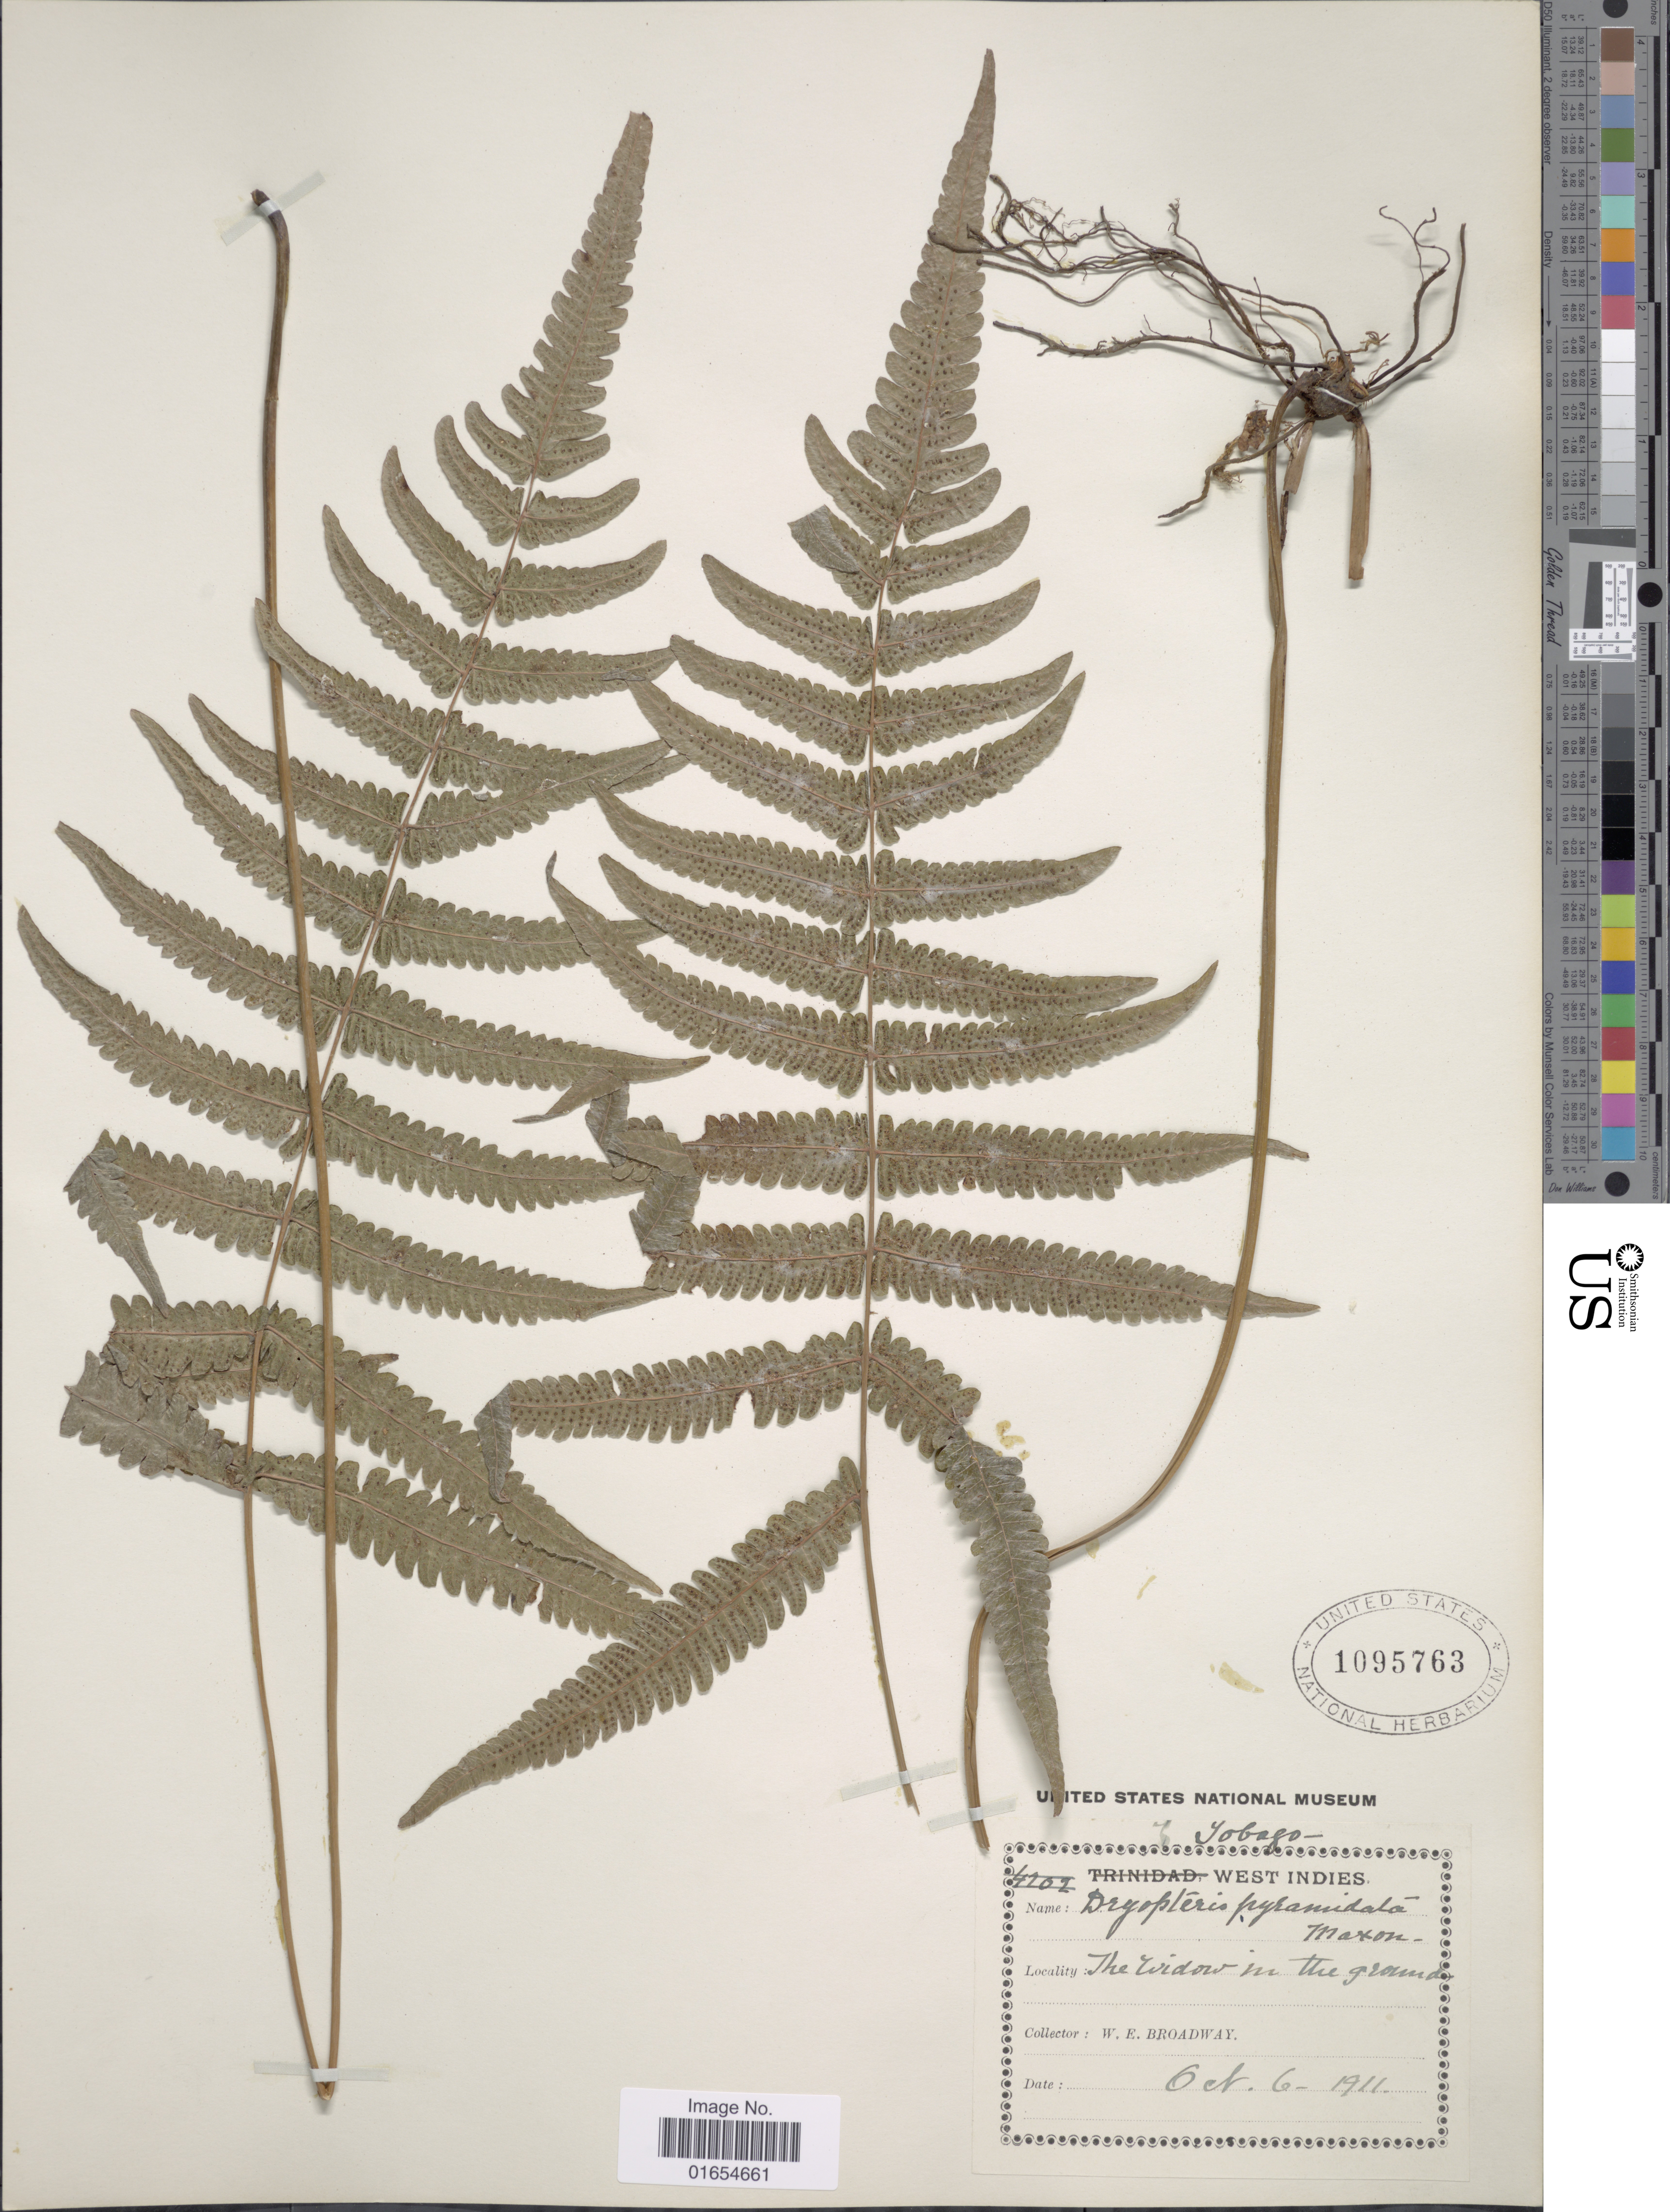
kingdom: Plantae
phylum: Tracheophyta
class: Polypodiopsida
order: Polypodiales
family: Thelypteridaceae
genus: Goniopteris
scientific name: Goniopteris paucijuga (Klotzsch) comb. nov., ined 2015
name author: (Klotzsch)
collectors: W. E. Broadway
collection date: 1911-10-06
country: Trinidad and Tobago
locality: The widow in the ground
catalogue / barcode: US 1095763